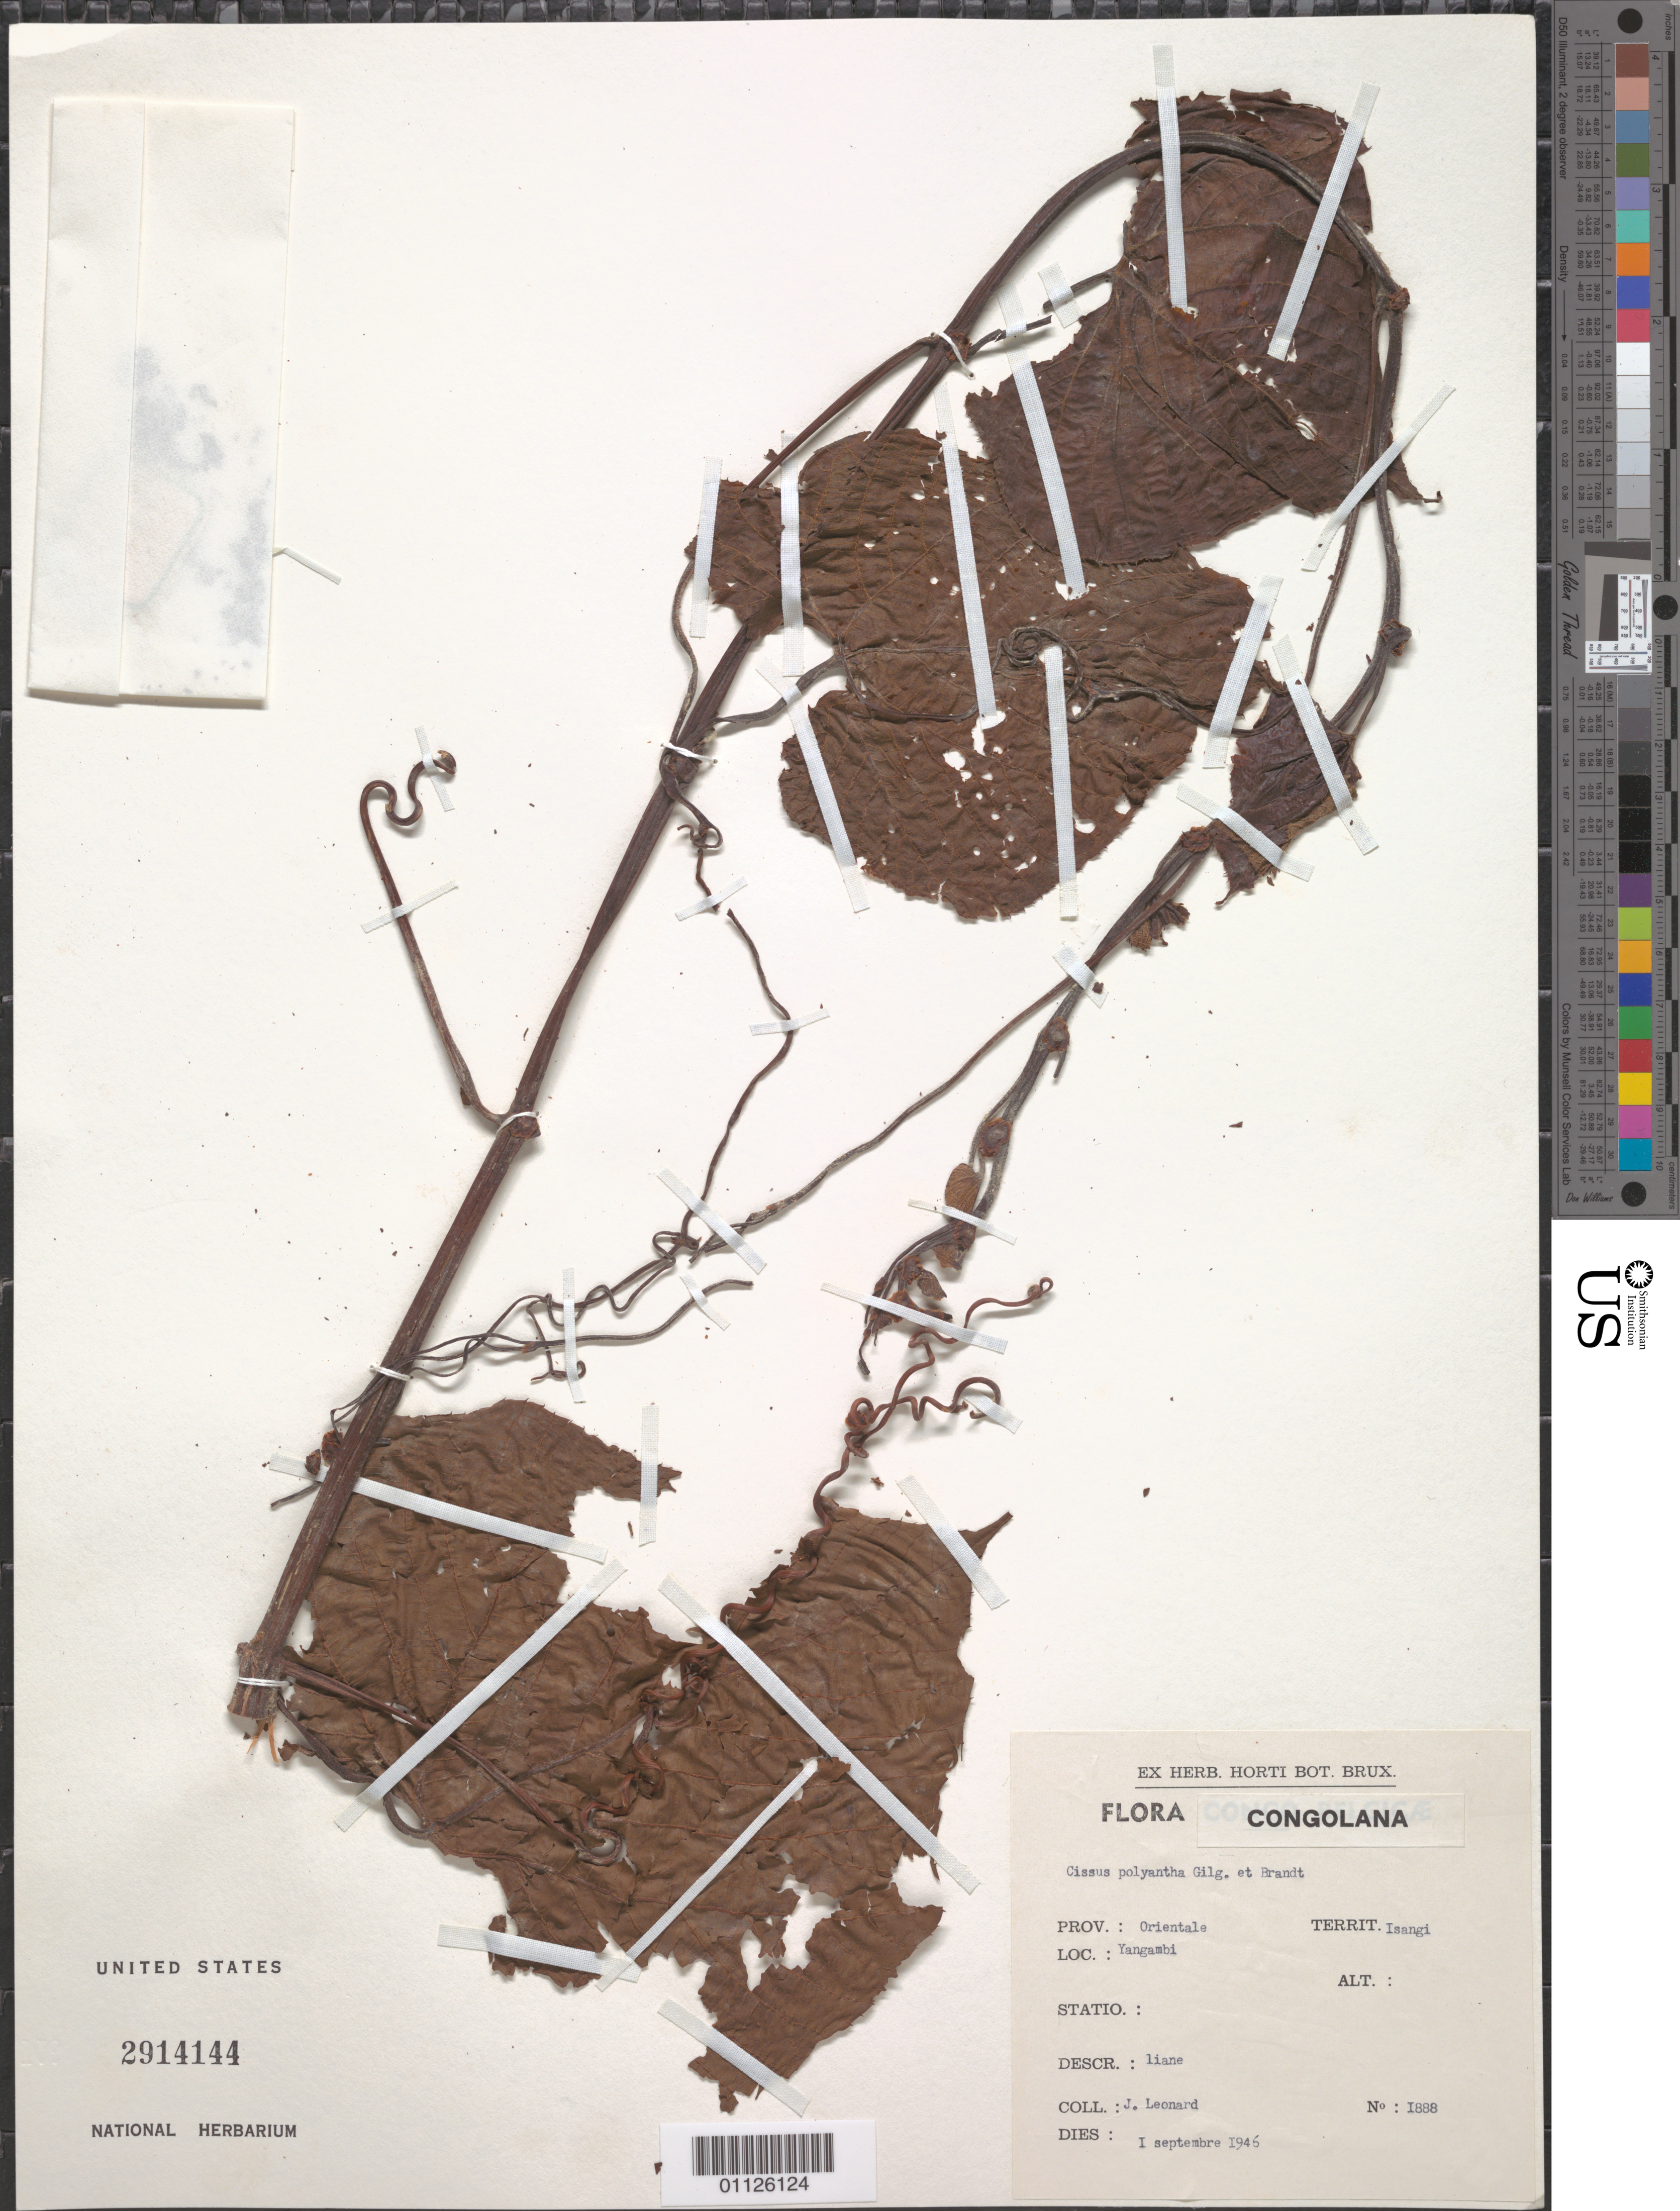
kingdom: Plantae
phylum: Tracheophyta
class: Magnoliopsida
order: Vitales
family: Vitaceae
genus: Cissus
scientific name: Cissus polyantha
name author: Gilg & M. Brandt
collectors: J. Leonard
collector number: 1888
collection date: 1946-09-01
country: Congo, Democratic Republic of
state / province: Tshopo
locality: Territ.: Isangi. Loc.: Yangambi.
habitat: Liana.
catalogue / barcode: US 2914144